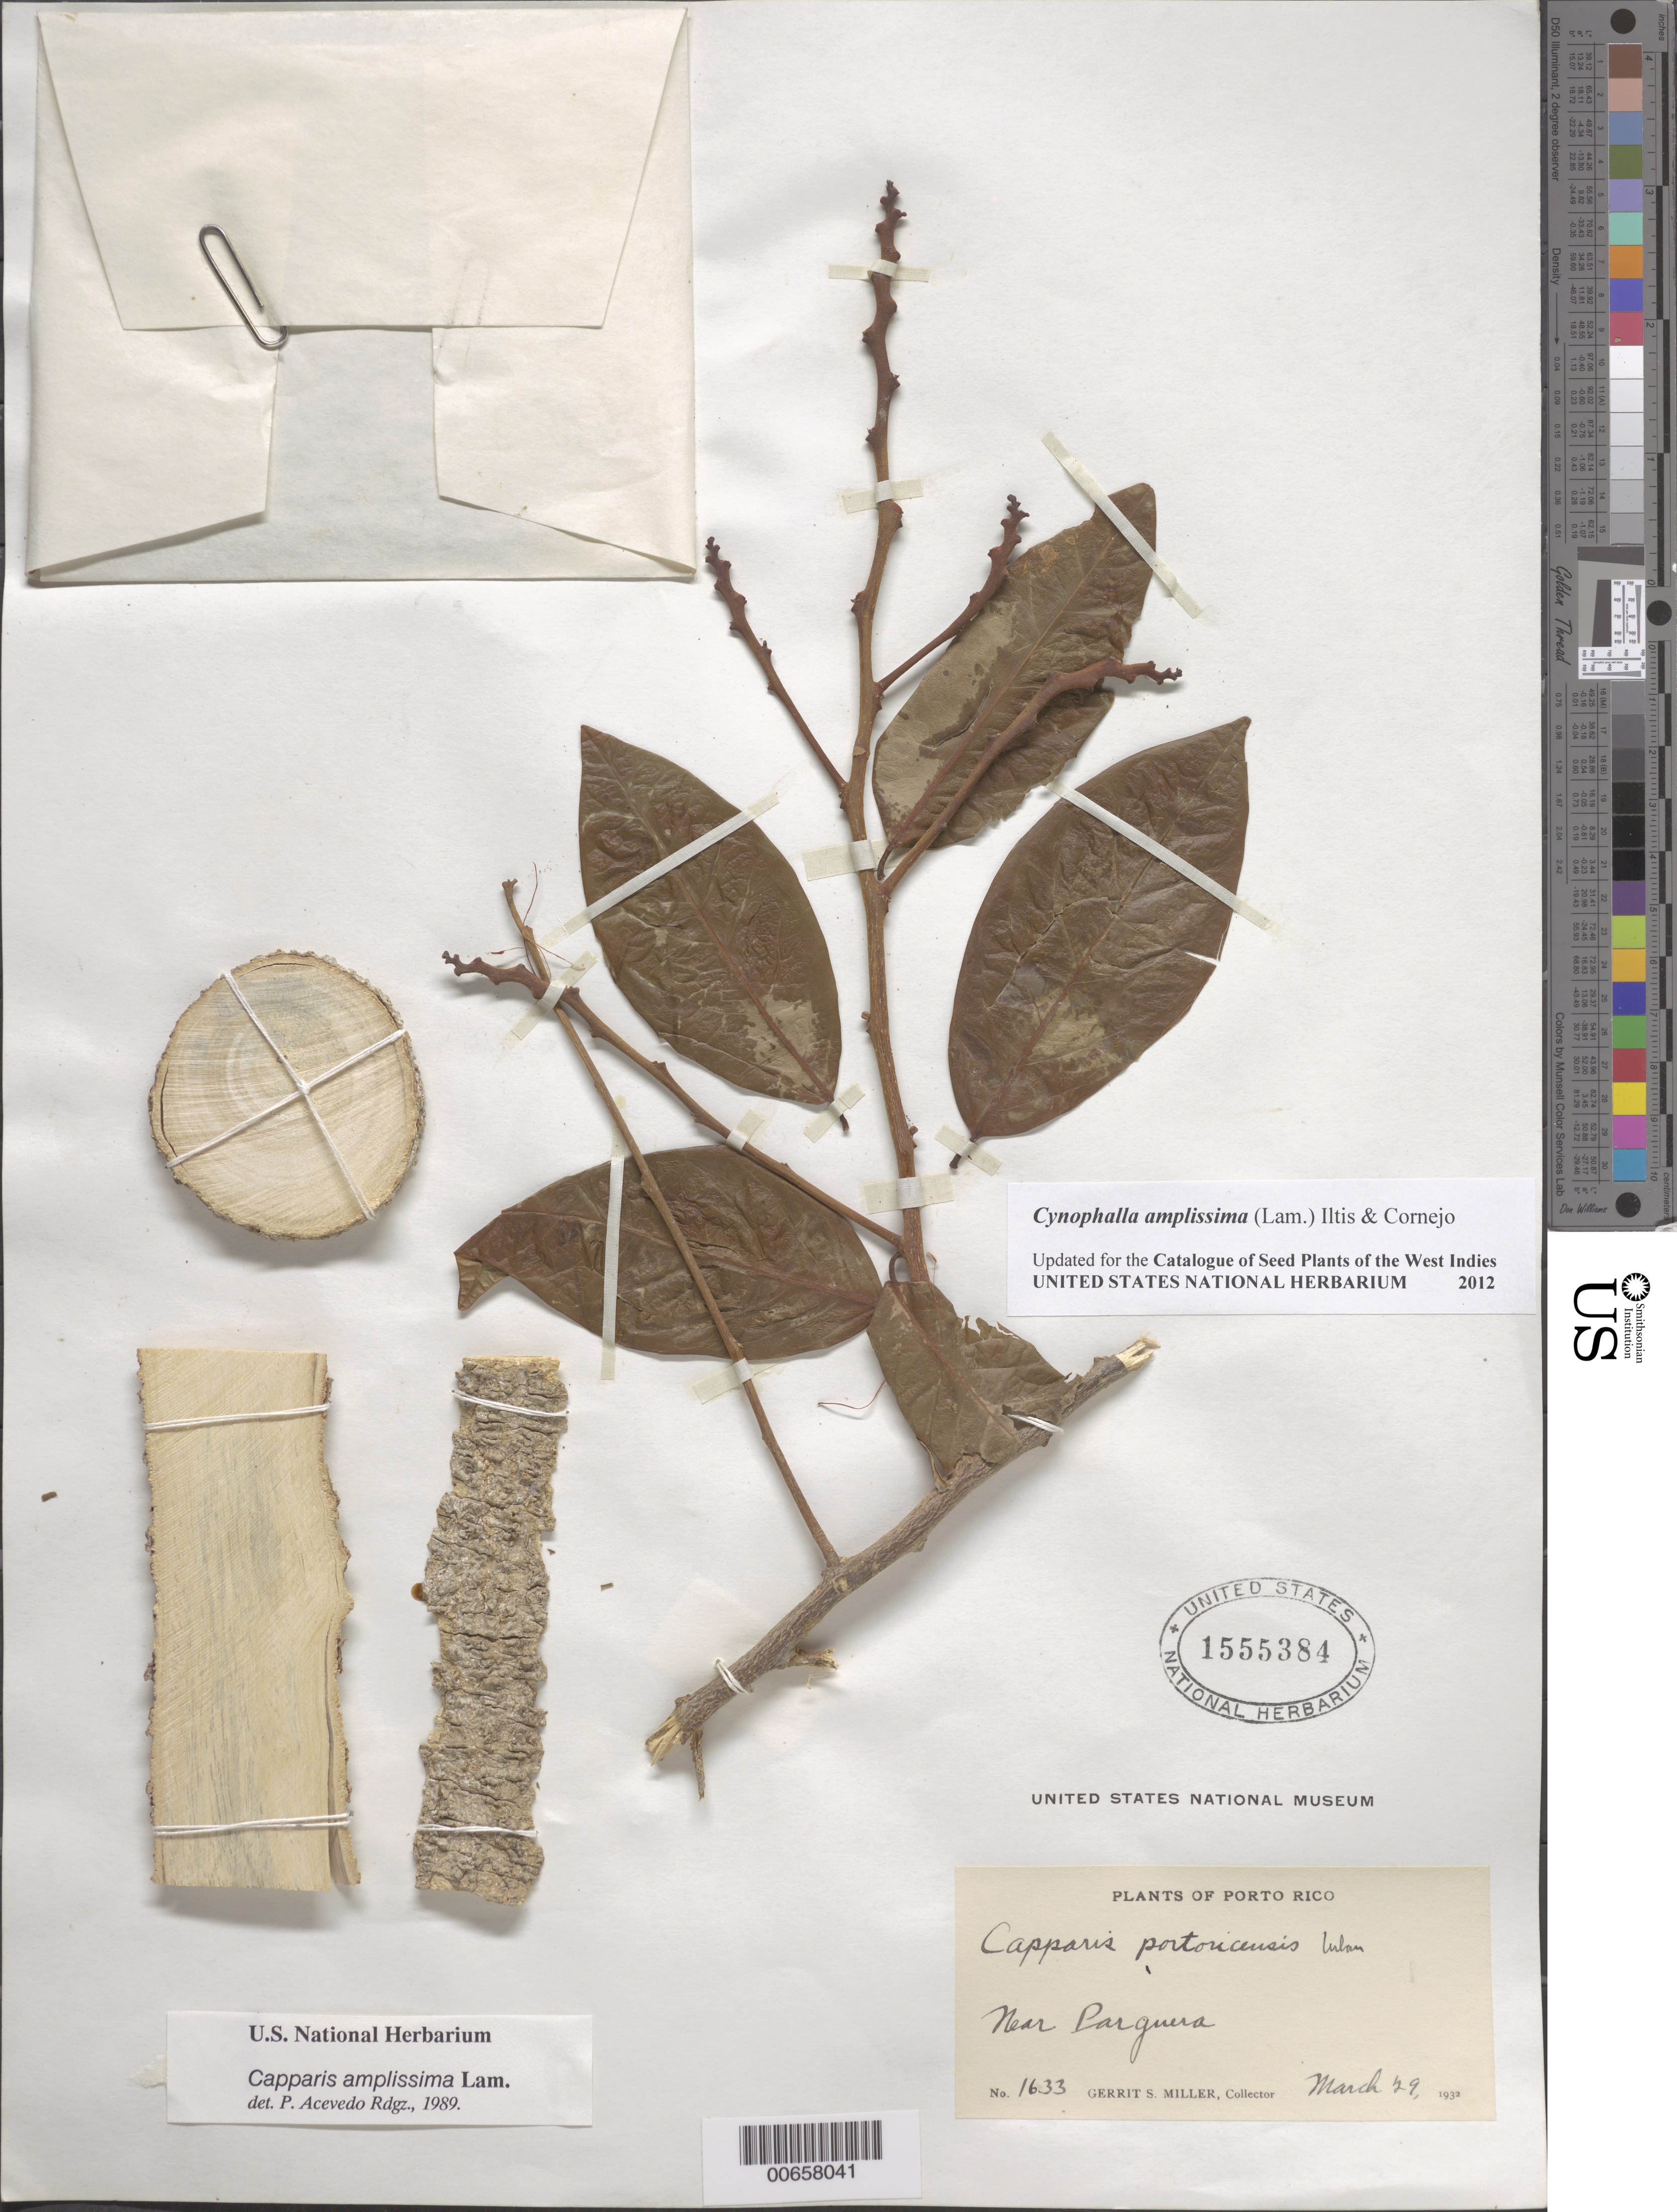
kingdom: Plantae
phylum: Tracheophyta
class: Magnoliopsida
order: Brassicales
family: Capparaceae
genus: Capparis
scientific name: Capparis amplissima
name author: Lam.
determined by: Acevedo-Rodríguez, P., (BOT), Smithsonian Institution - National Museum of Natural History (UNITED STATES)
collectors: G. S. Miller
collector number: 1633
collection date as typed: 29 Mar 1932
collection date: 1932-03-29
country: Puerto Rico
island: Greater Antilles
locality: Parguera, near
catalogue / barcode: US 1555384